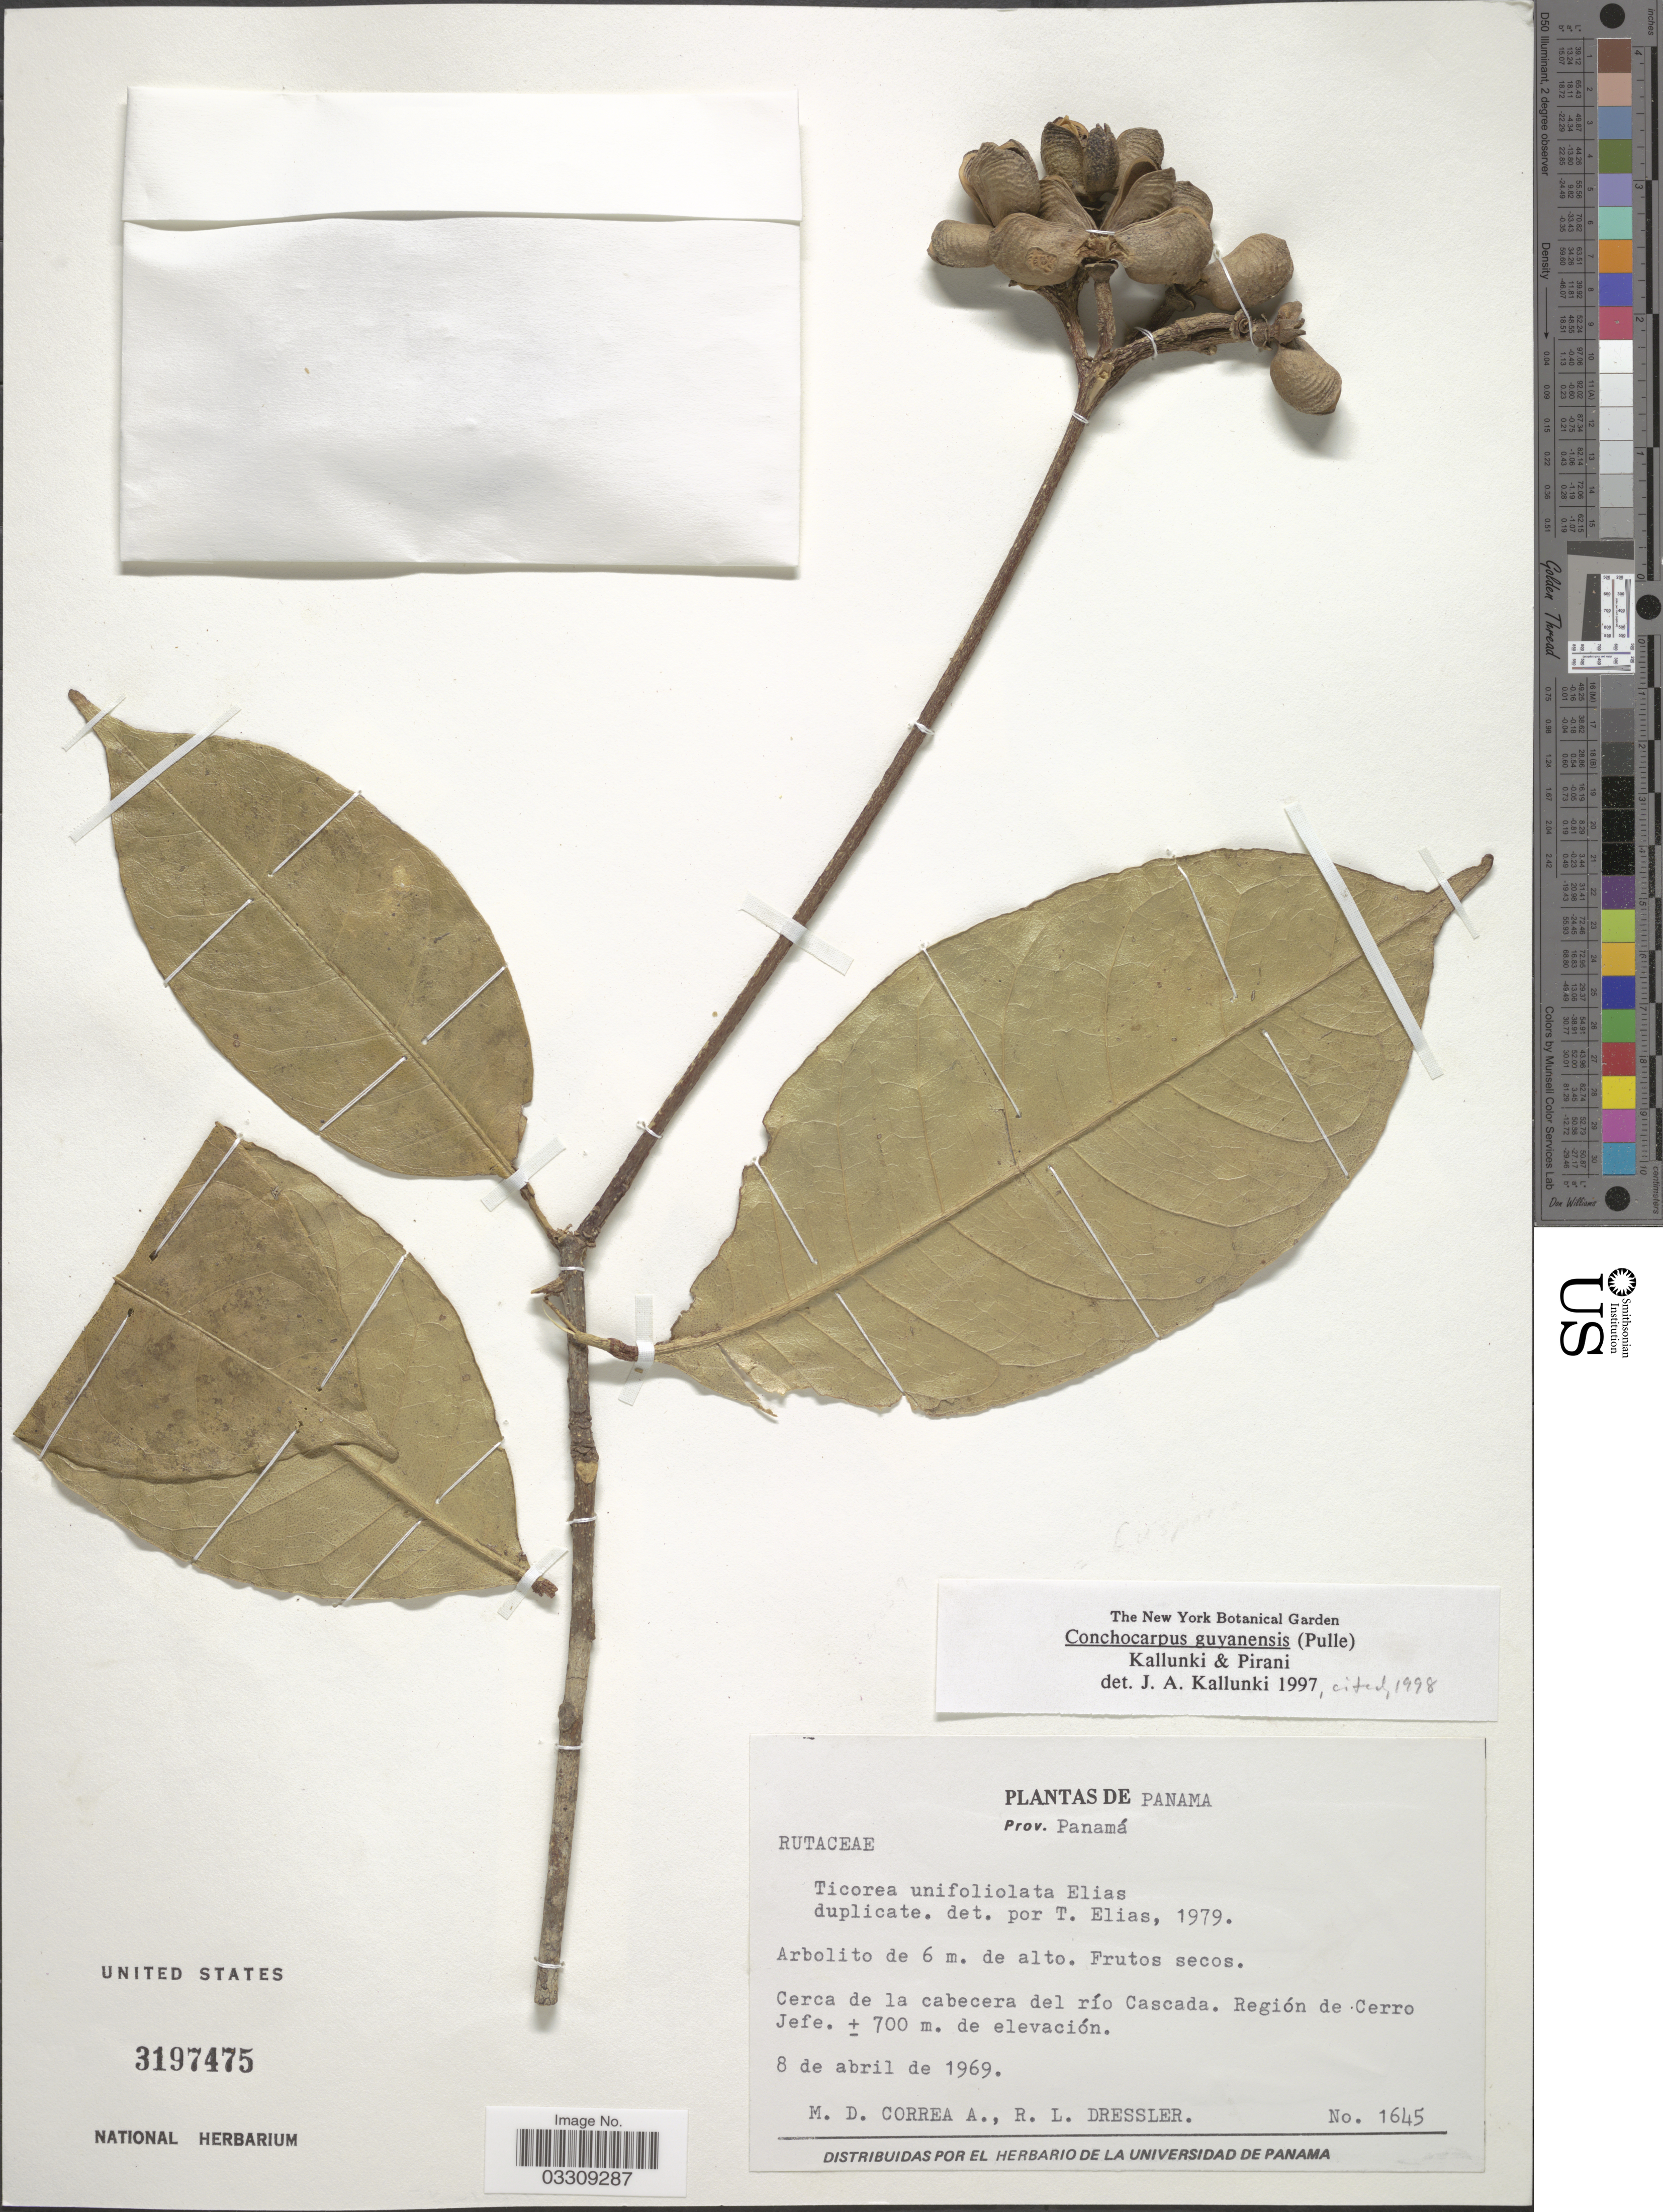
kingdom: Plantae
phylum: Tracheophyta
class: Magnoliopsida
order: Sapindales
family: Rutaceae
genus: Conchocarpus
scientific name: Conchocarpus guyanensis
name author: (Pulle) Kallunki & Pirani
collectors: M. D. Corrêa-A. & R. Dressler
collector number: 1645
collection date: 1969-04-08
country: Panama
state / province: Panamá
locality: Cerca de la cabeceras del río Cascada. Región de Cerro Jefe.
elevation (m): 700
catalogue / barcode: US 3197475